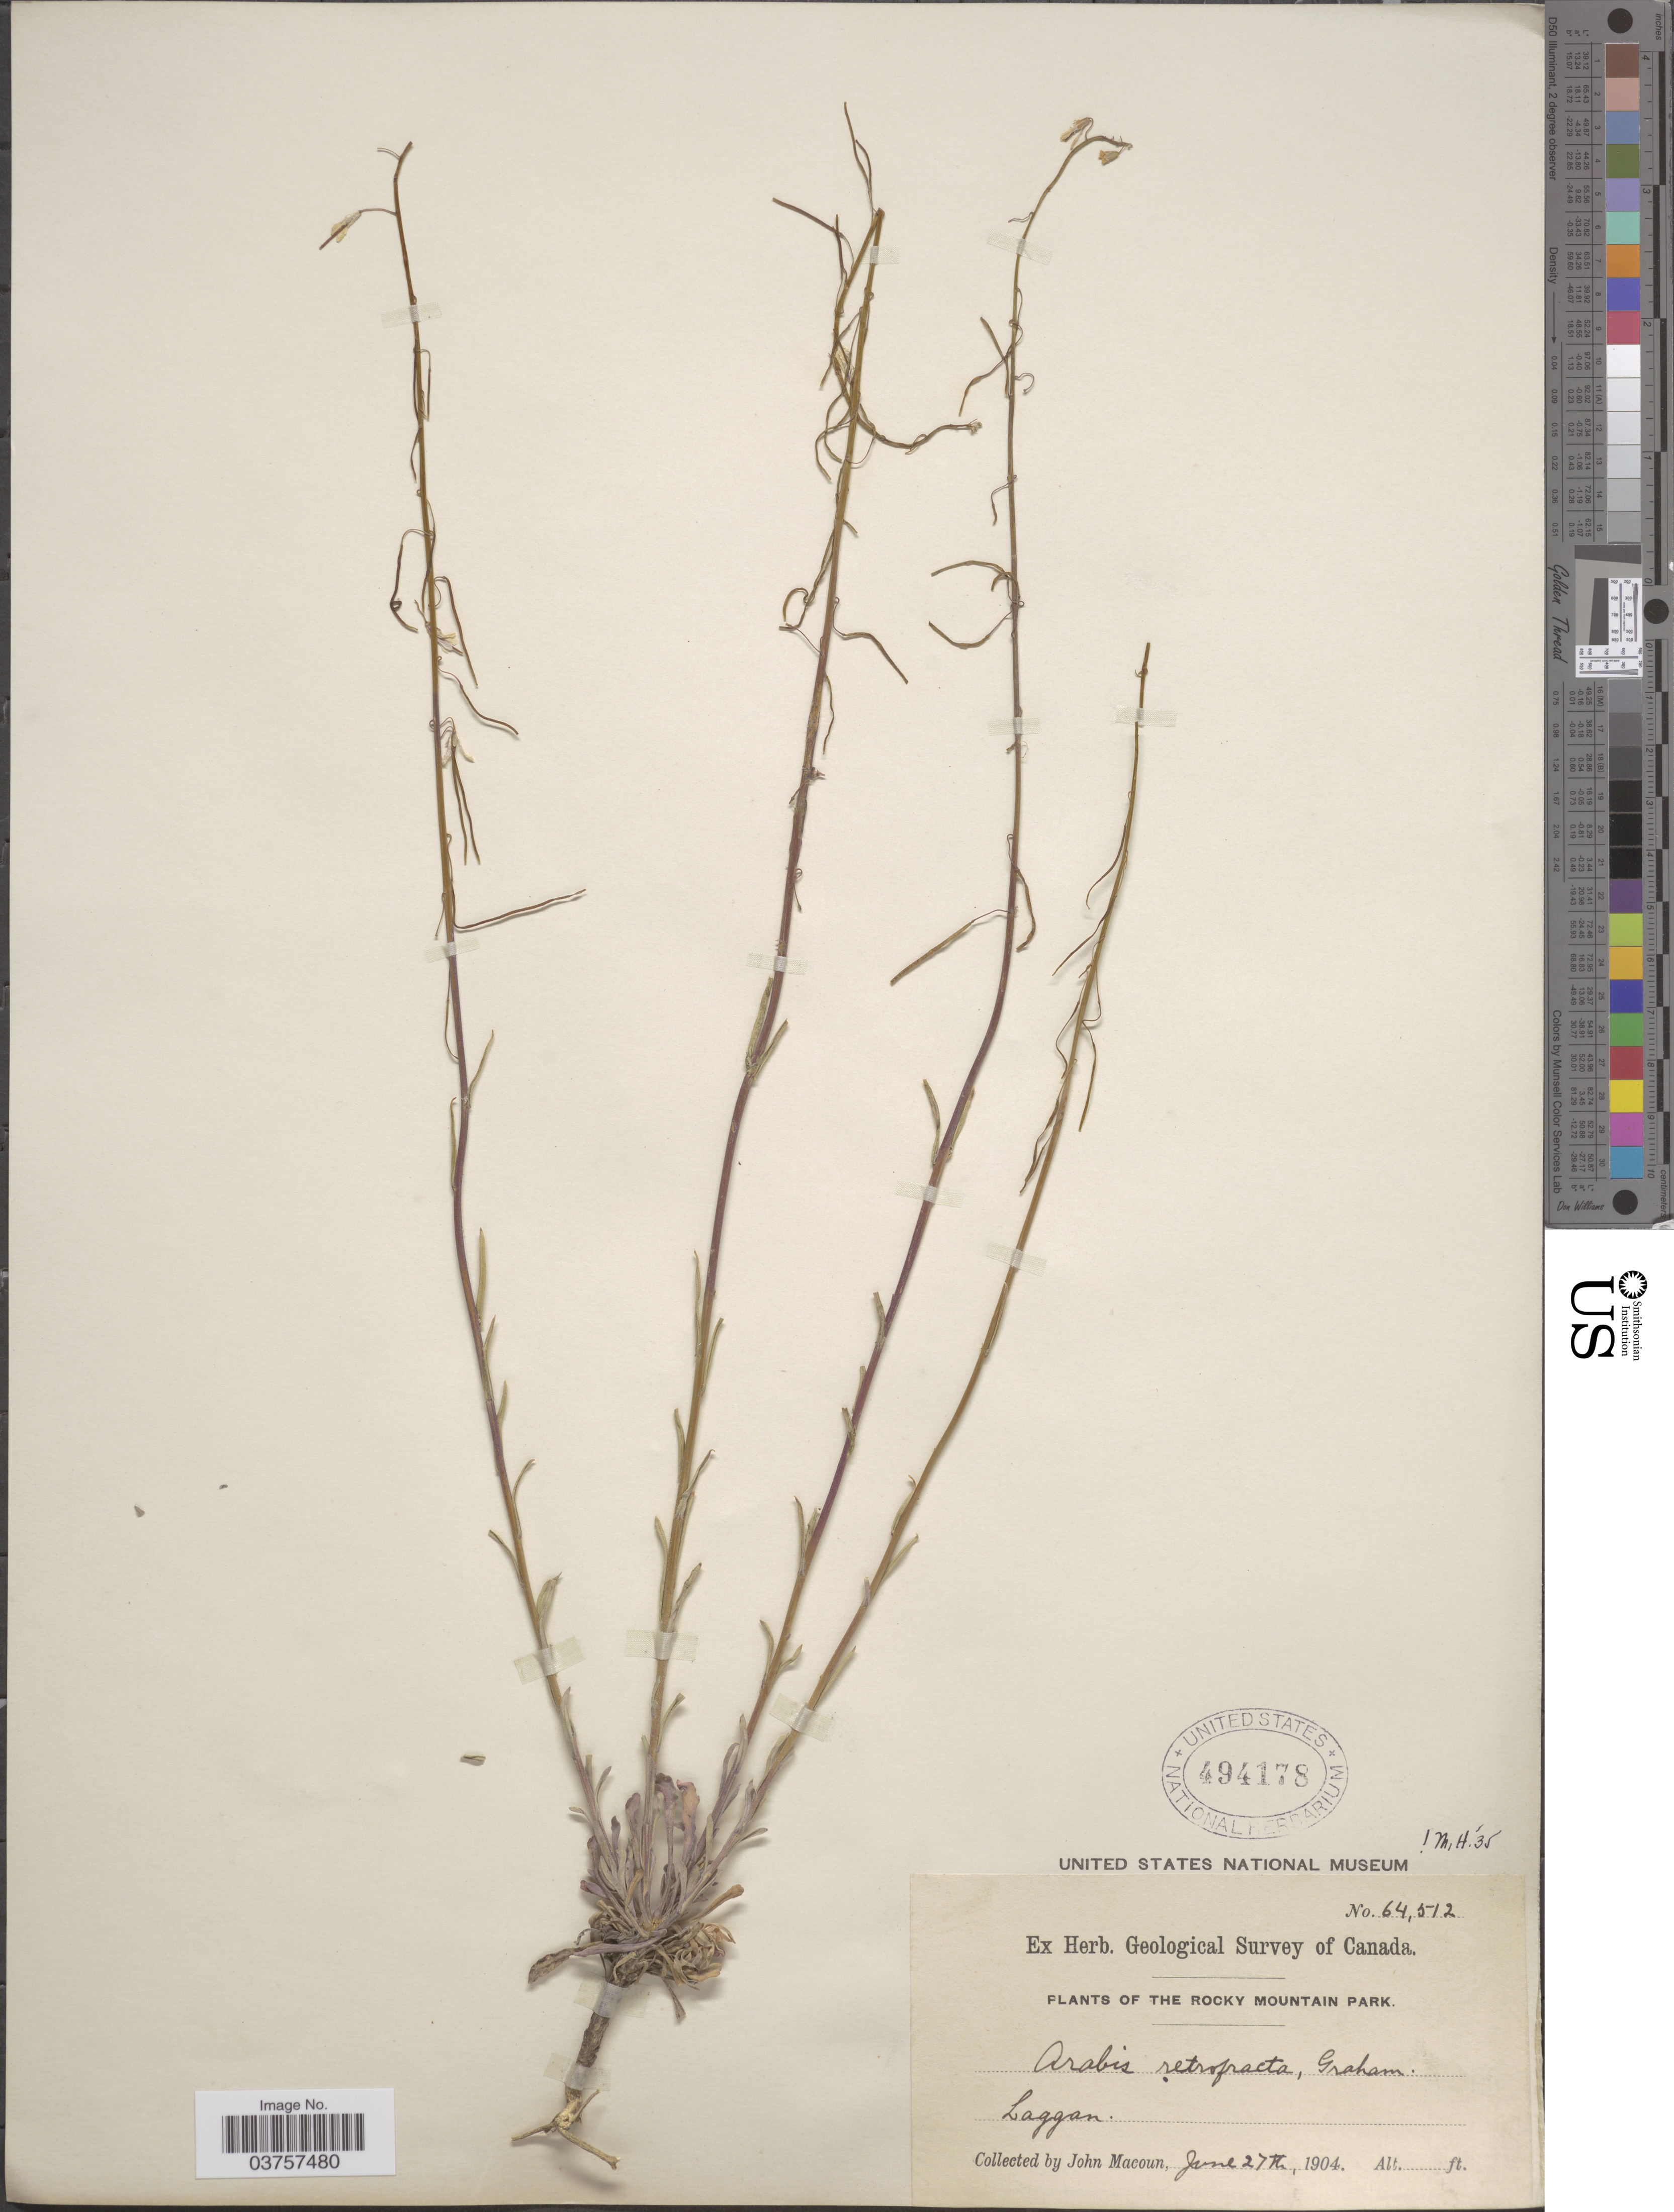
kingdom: Plantae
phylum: Tracheophyta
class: Magnoliopsida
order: Brassicales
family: Brassicaceae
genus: Arabis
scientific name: Arabis holboellii var. retrofracta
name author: Rydb.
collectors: J. Macoun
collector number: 64512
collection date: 1904-06-27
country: Canada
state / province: Alberta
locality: The Rocky Mountain Park. Laggan.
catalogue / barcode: US 494178